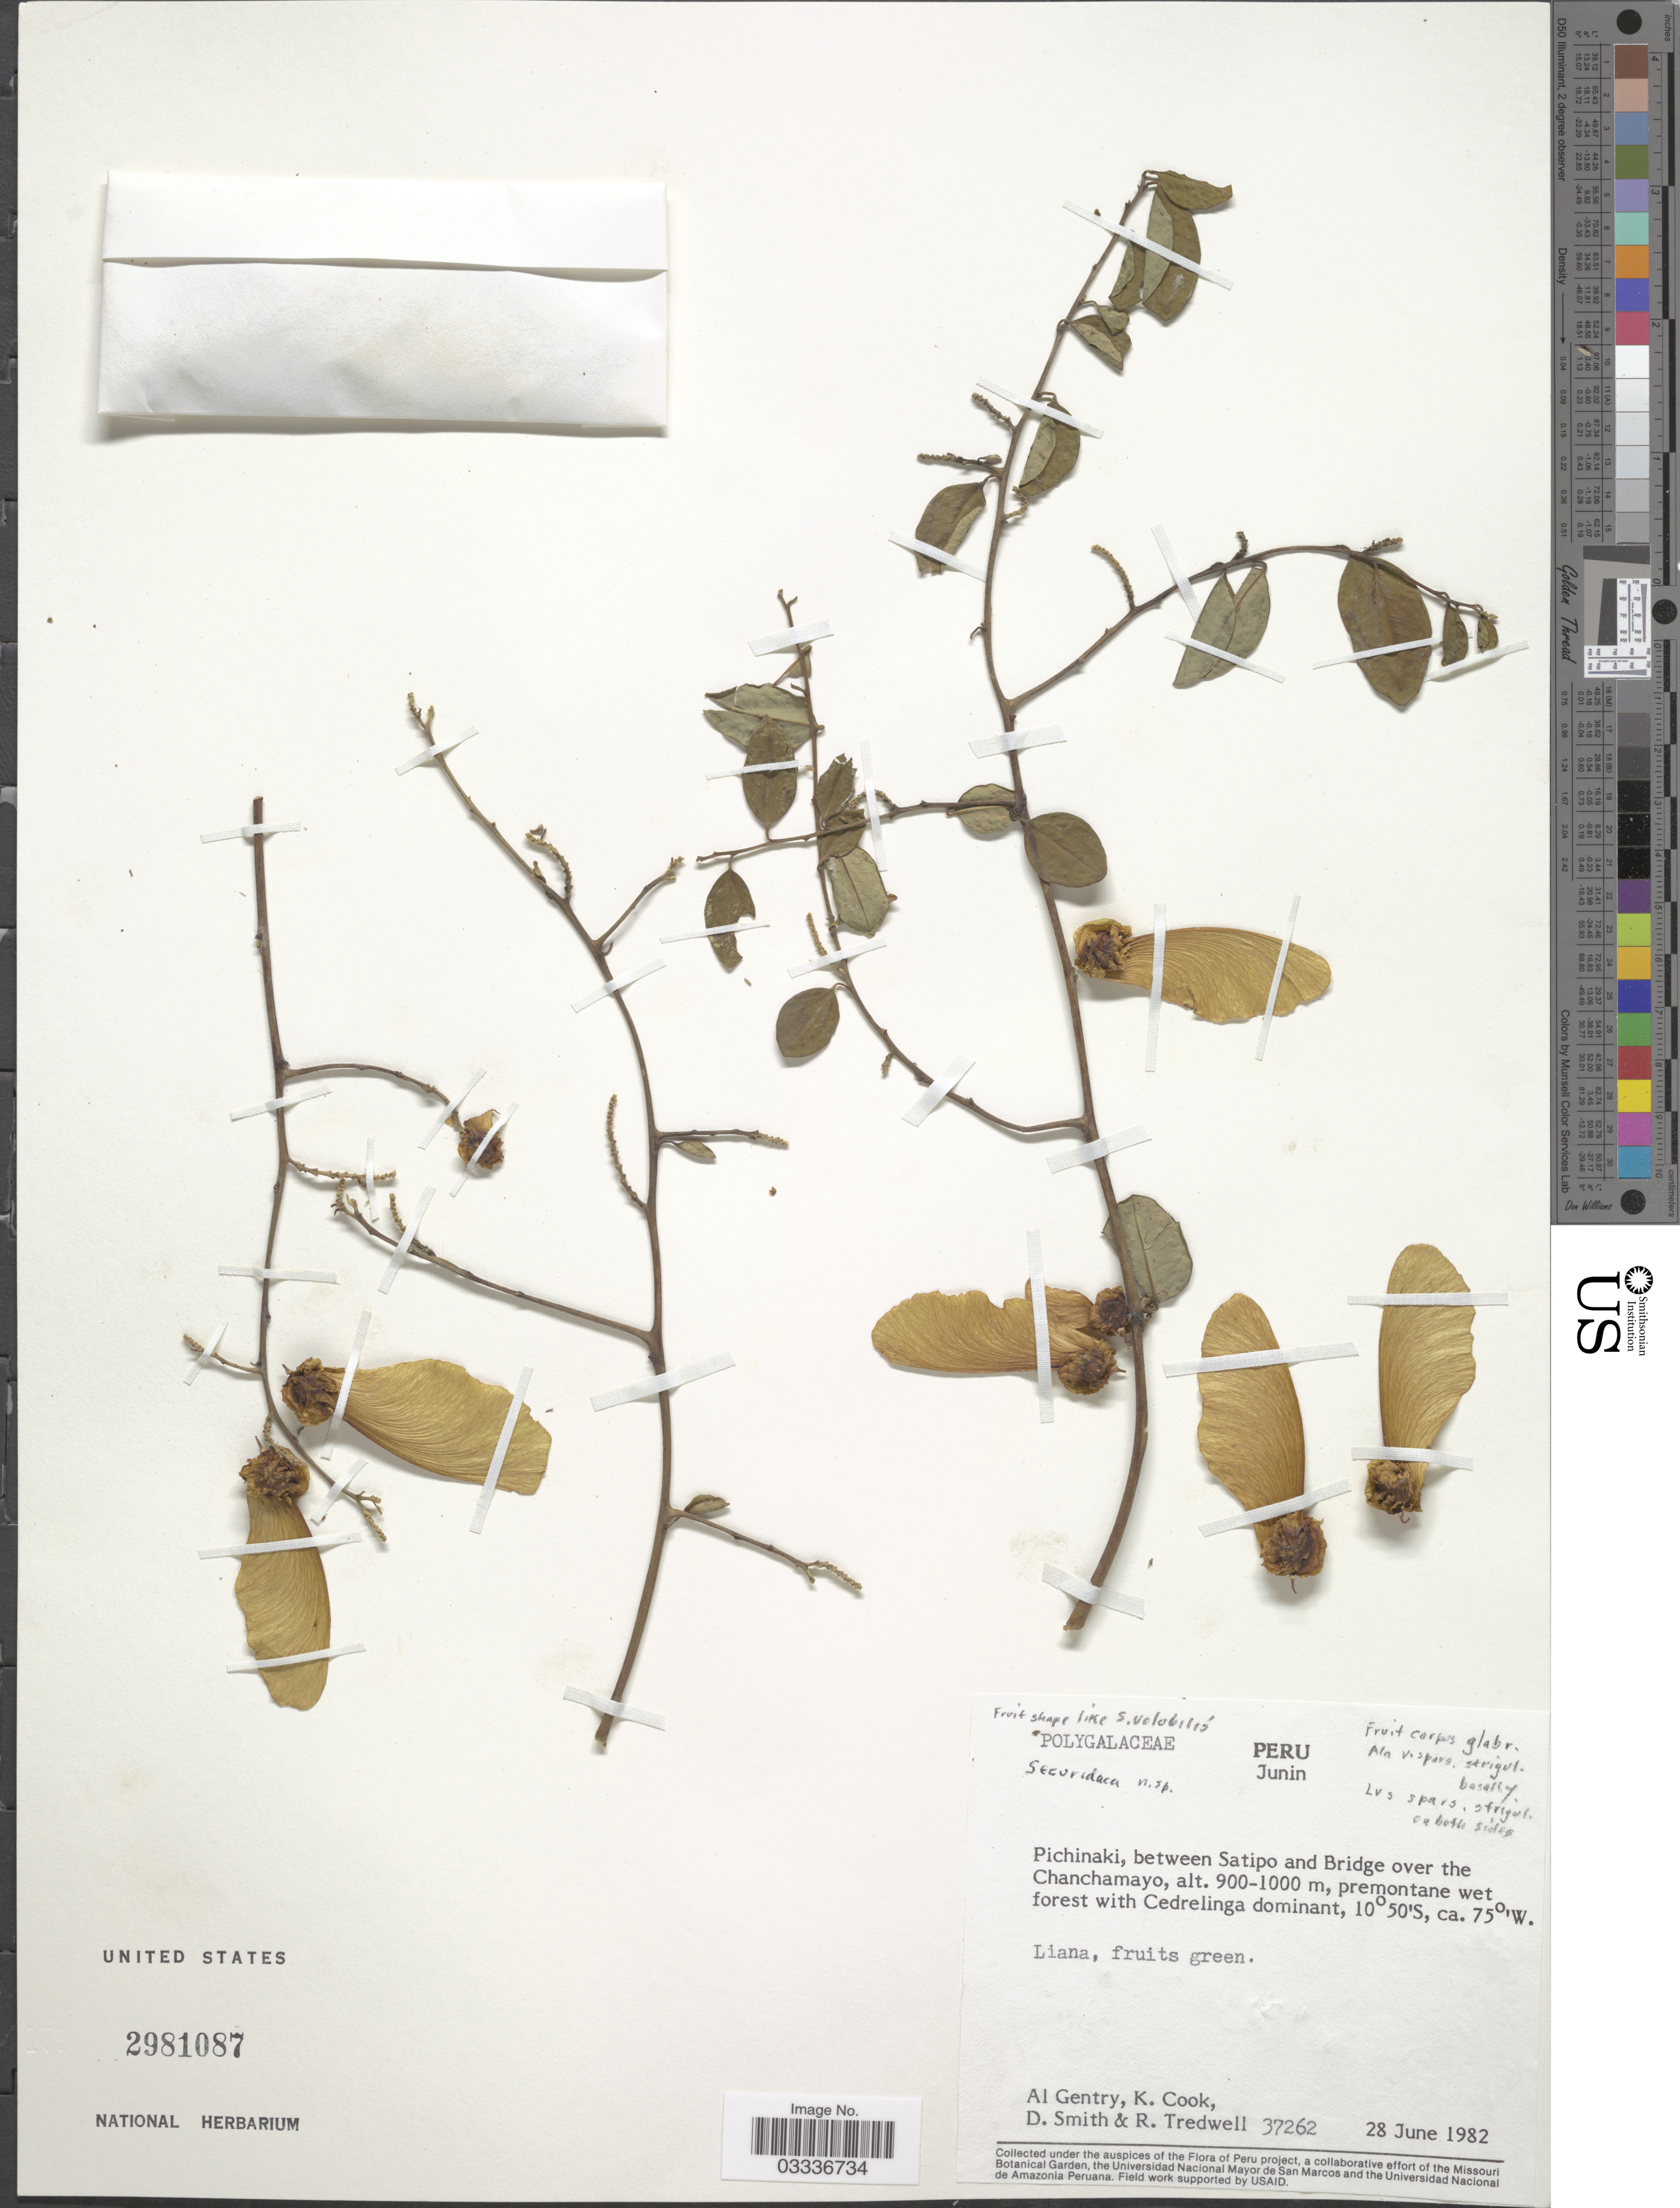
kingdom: Plantae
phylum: Tracheophyta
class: Magnoliopsida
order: Fabales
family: Polygalaceae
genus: Securidaca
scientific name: Securidaca sp.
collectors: A. H. Gentry, K. Cook, D. Smith & R. Tredwell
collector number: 37262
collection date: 1982-06-28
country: Peru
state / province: Junín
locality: Pichinaki, between Satipo and Bridge over the Chanchamayo.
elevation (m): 900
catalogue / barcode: US 2981087